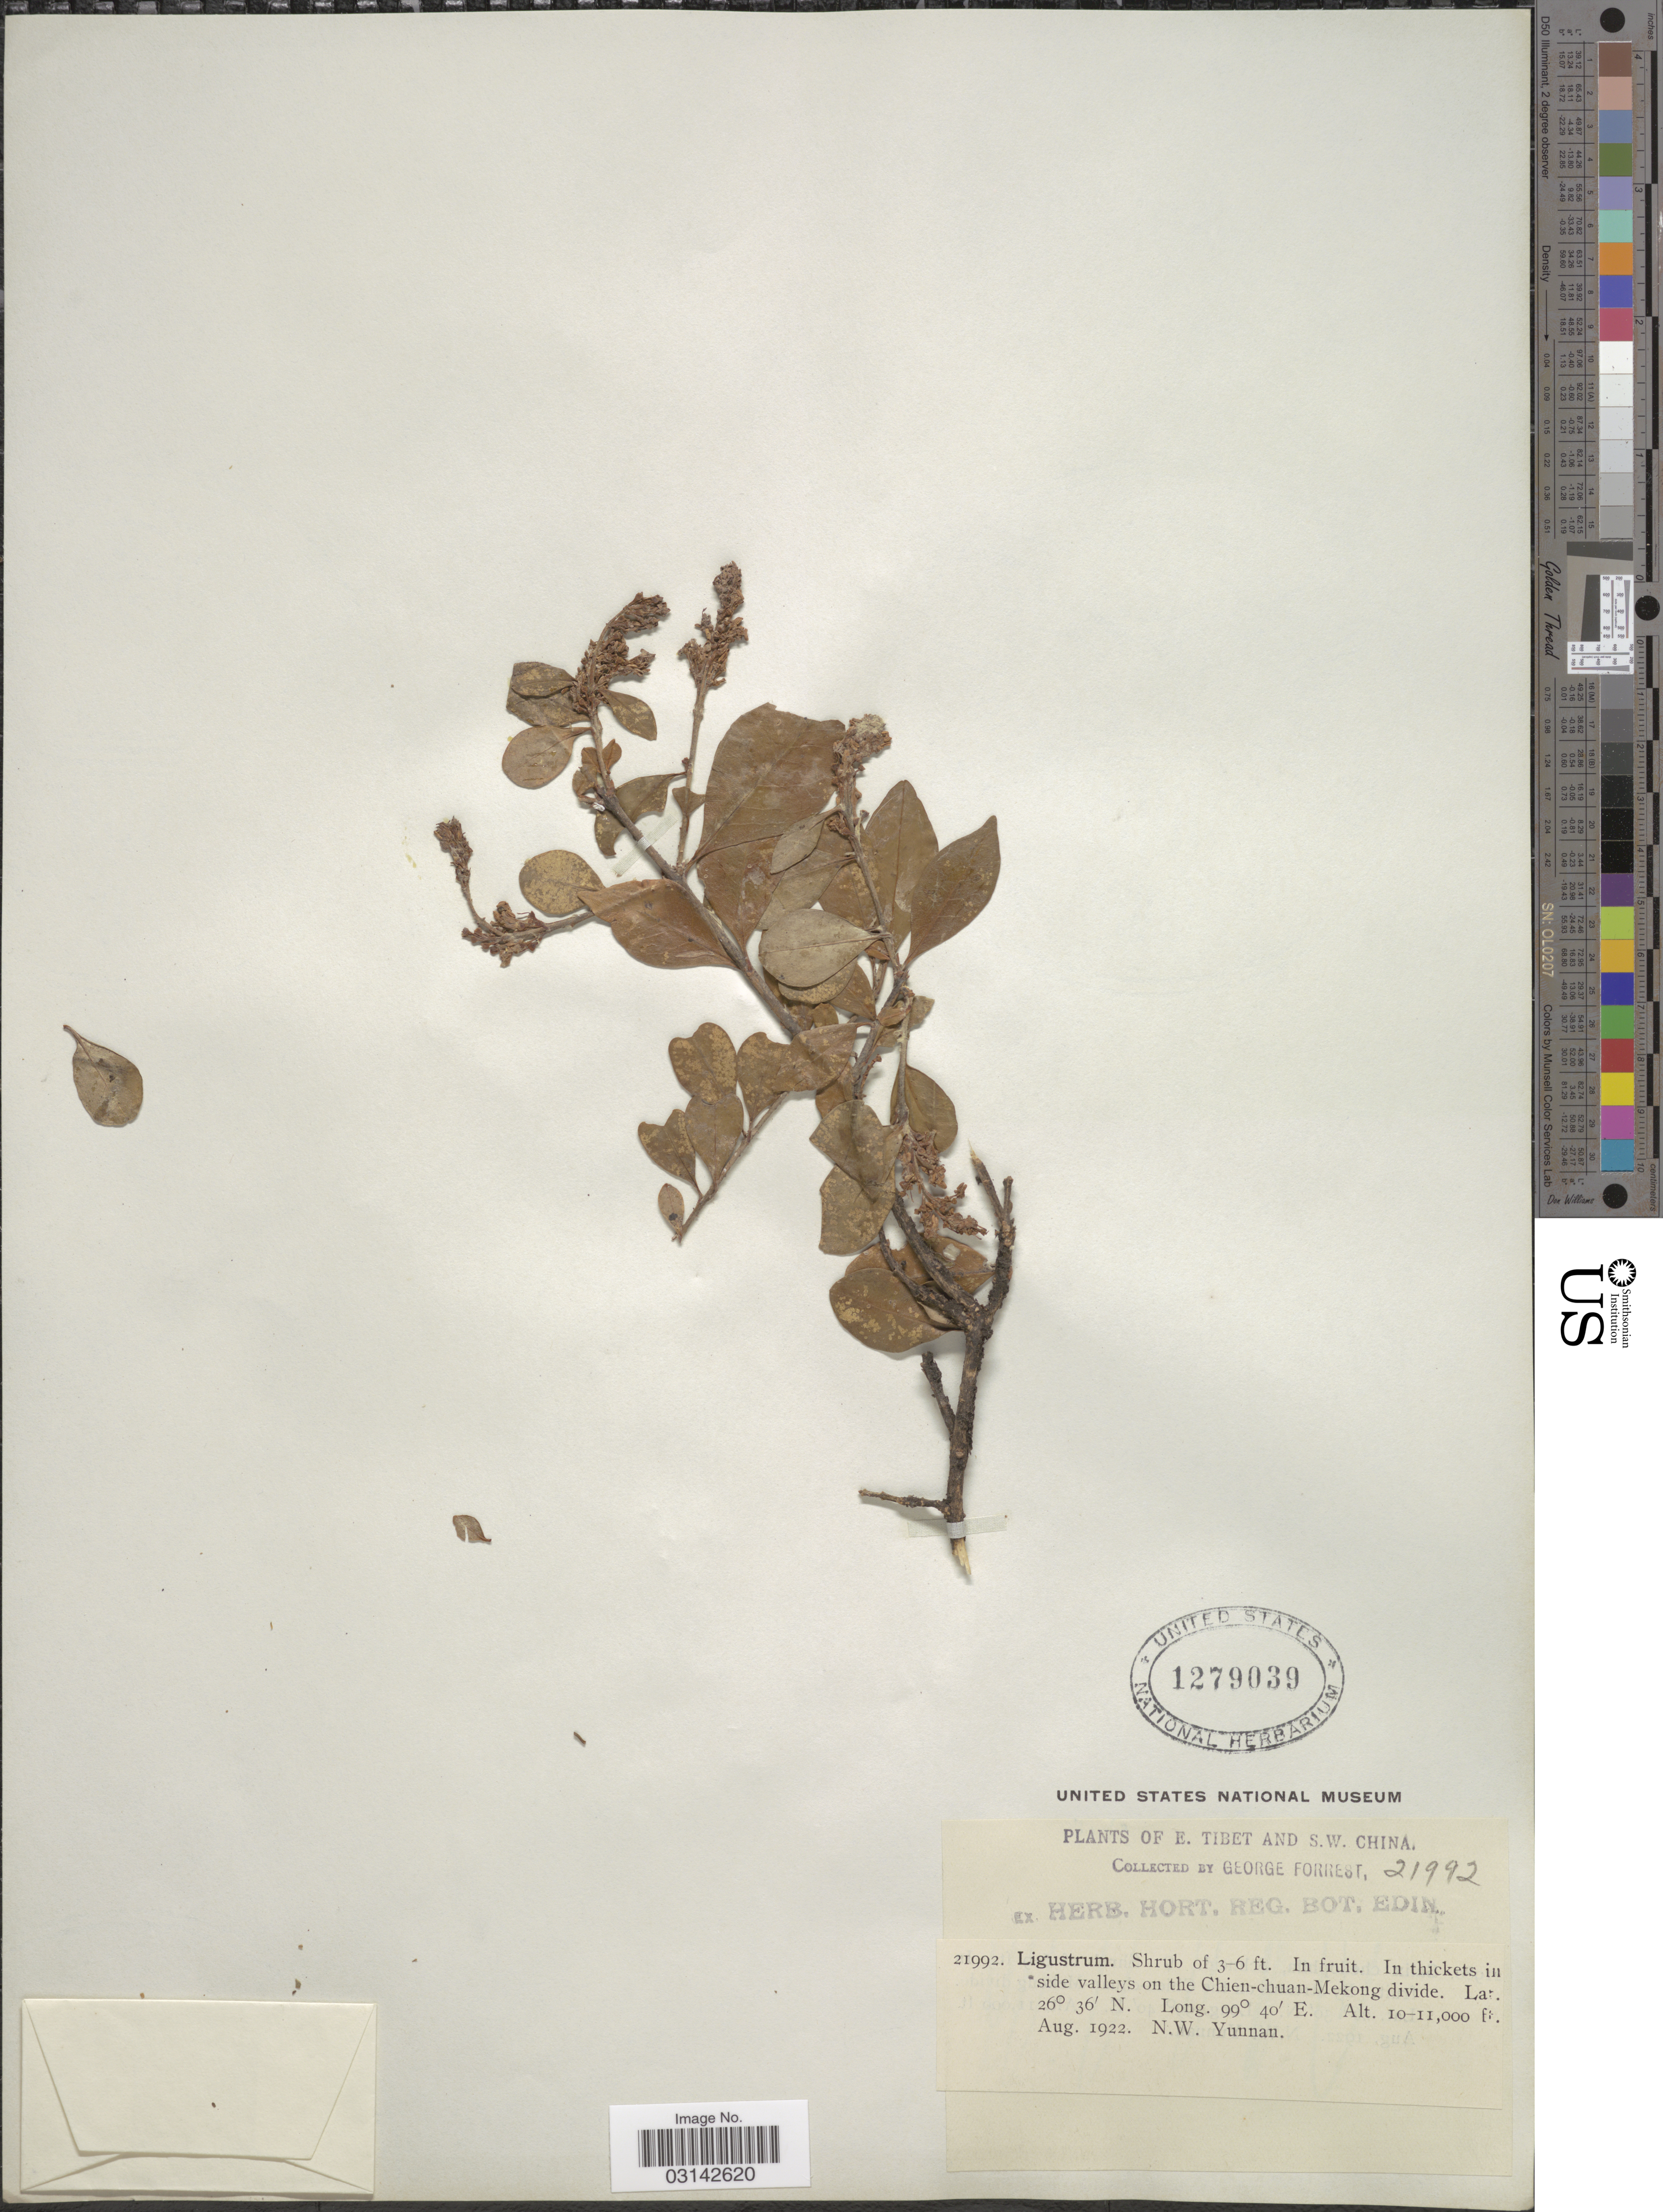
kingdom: Plantae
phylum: Tracheophyta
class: Magnoliopsida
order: Lamiales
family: Oleaceae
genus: Ligustrum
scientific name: Ligustrum sp.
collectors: G. Forrest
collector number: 21992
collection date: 1922-08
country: China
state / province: Yunnan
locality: S.W. China, In thickets in side valleys on the Chien-chuan-Mekong divide. N.W. Yunnan.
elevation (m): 3048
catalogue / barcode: US 1279039